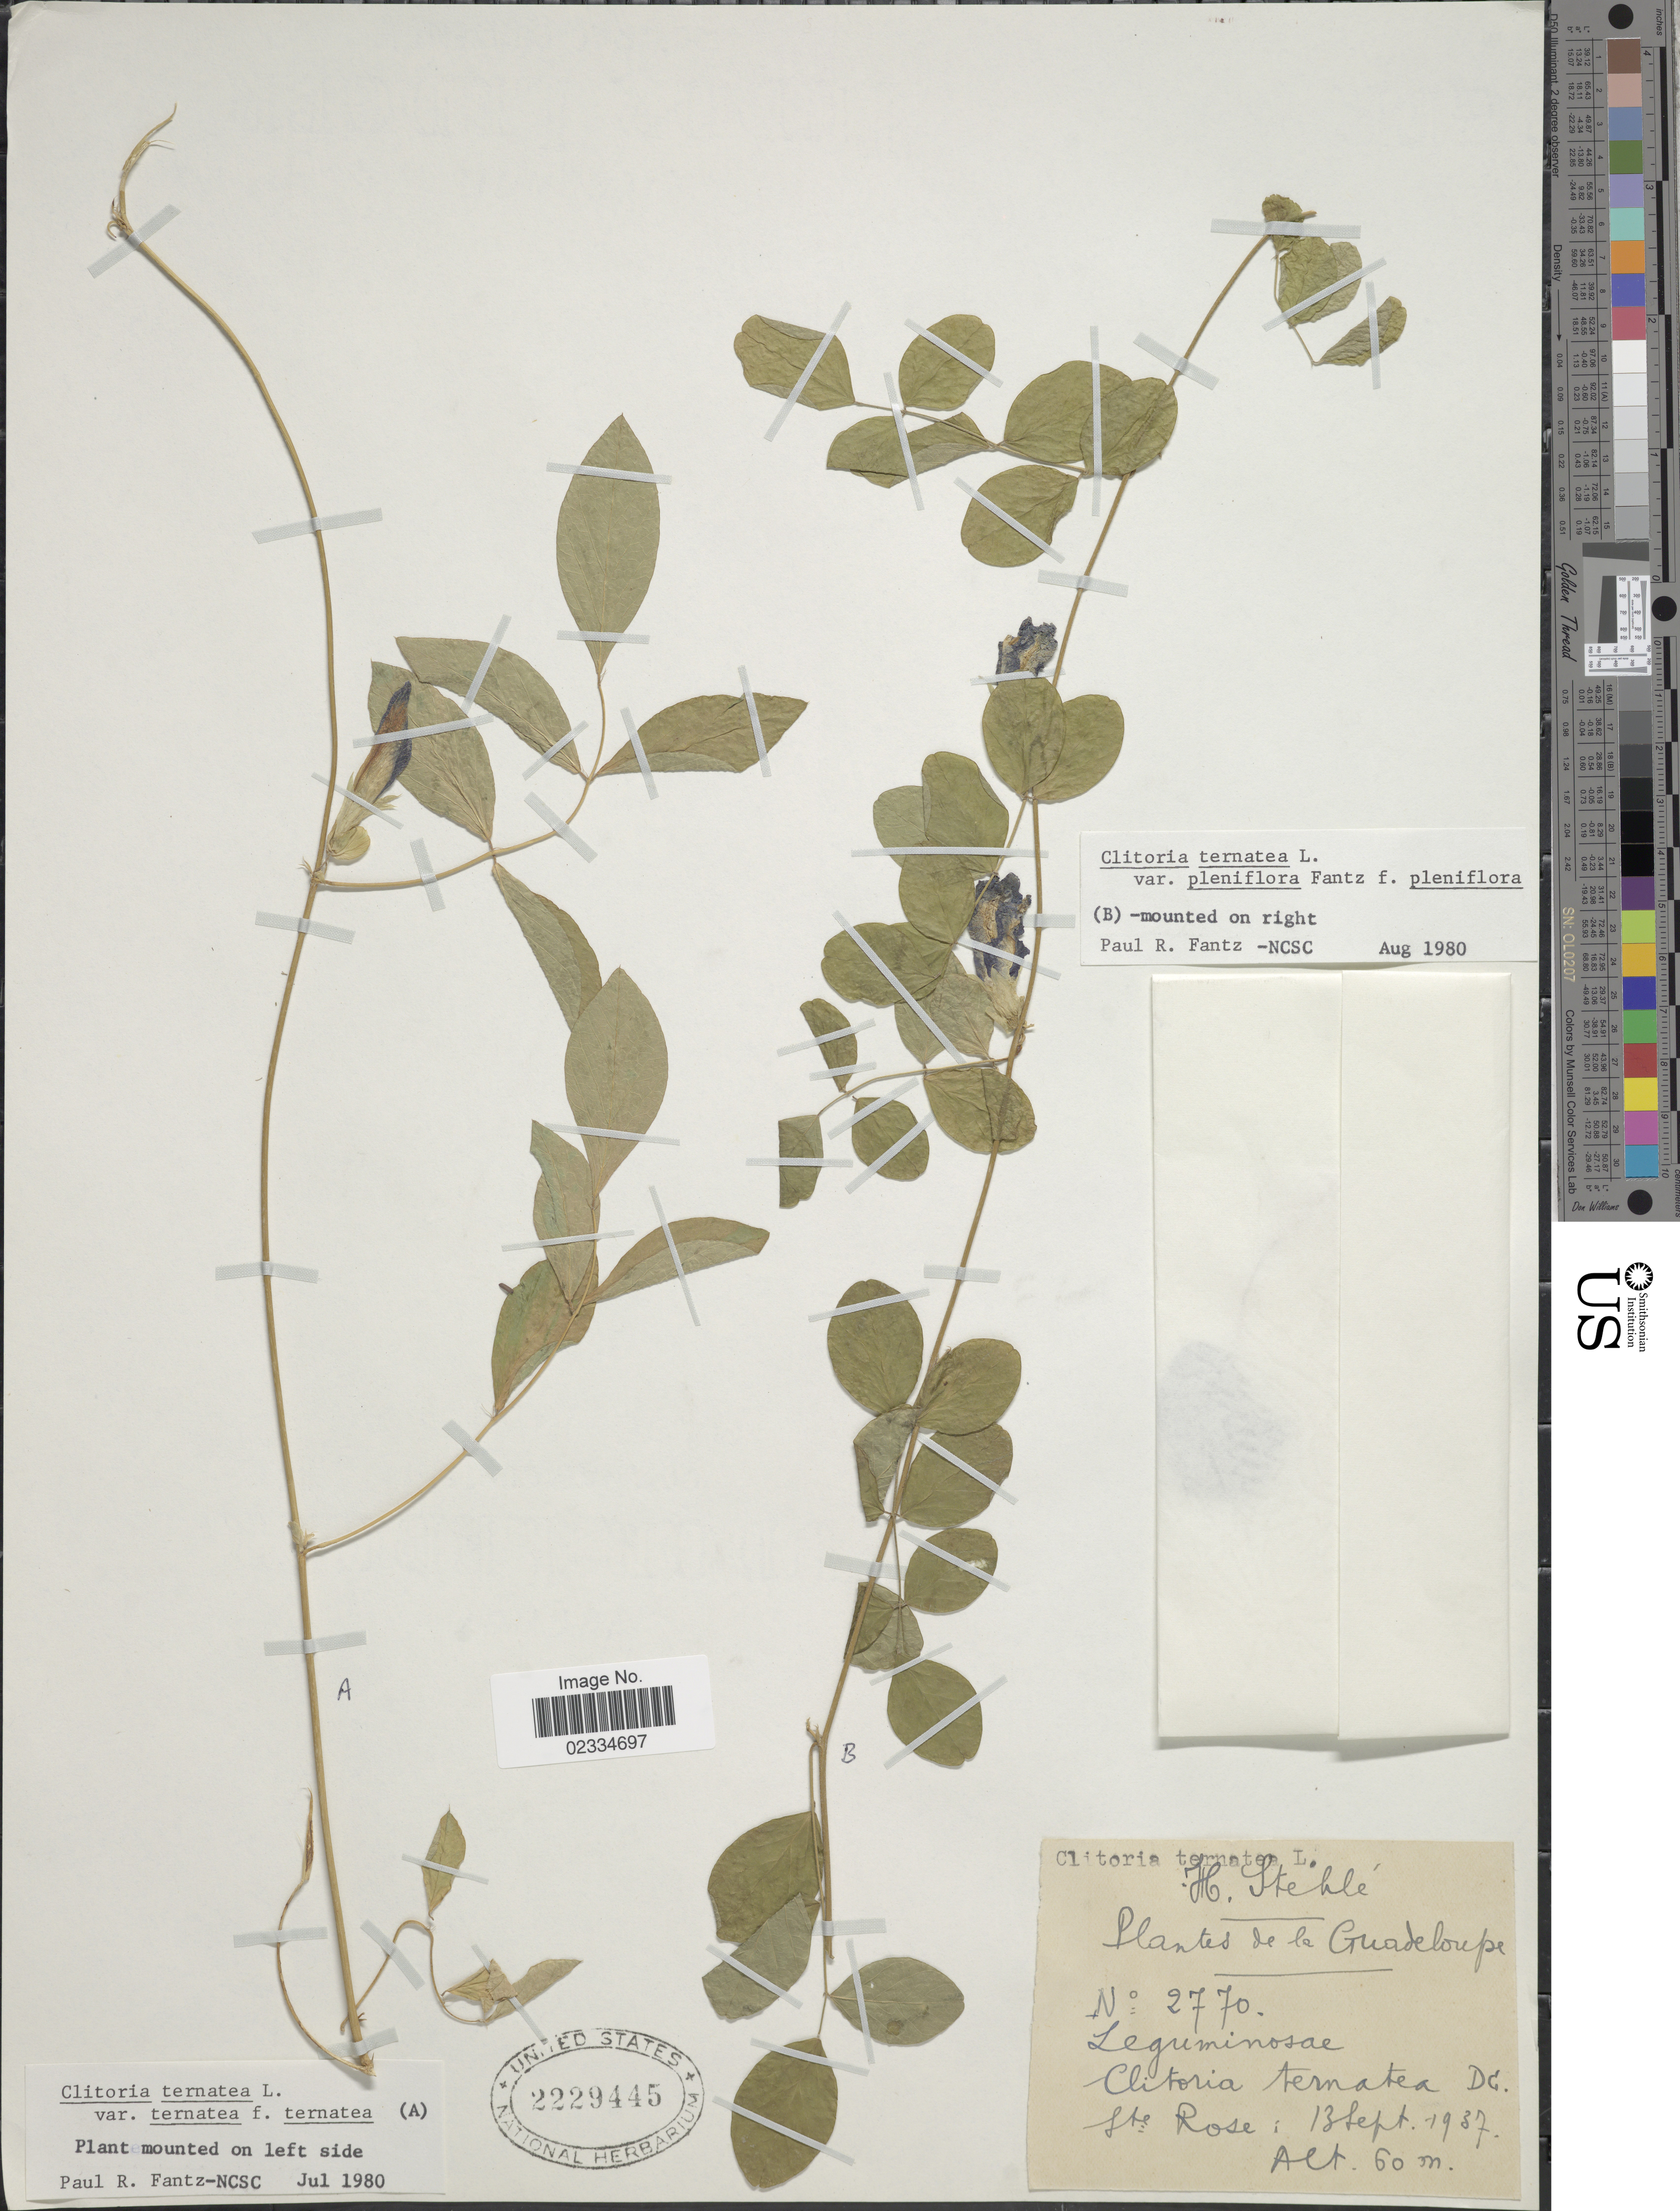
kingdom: Plantae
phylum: Tracheophyta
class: Magnoliopsida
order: Fabales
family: Fabaceae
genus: Clitoria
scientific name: Clitoria ternatea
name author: L.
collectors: H. Stehlé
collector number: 2770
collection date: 1937-09-13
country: Guadeloupe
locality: Ste Rose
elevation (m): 60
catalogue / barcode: US 2229445